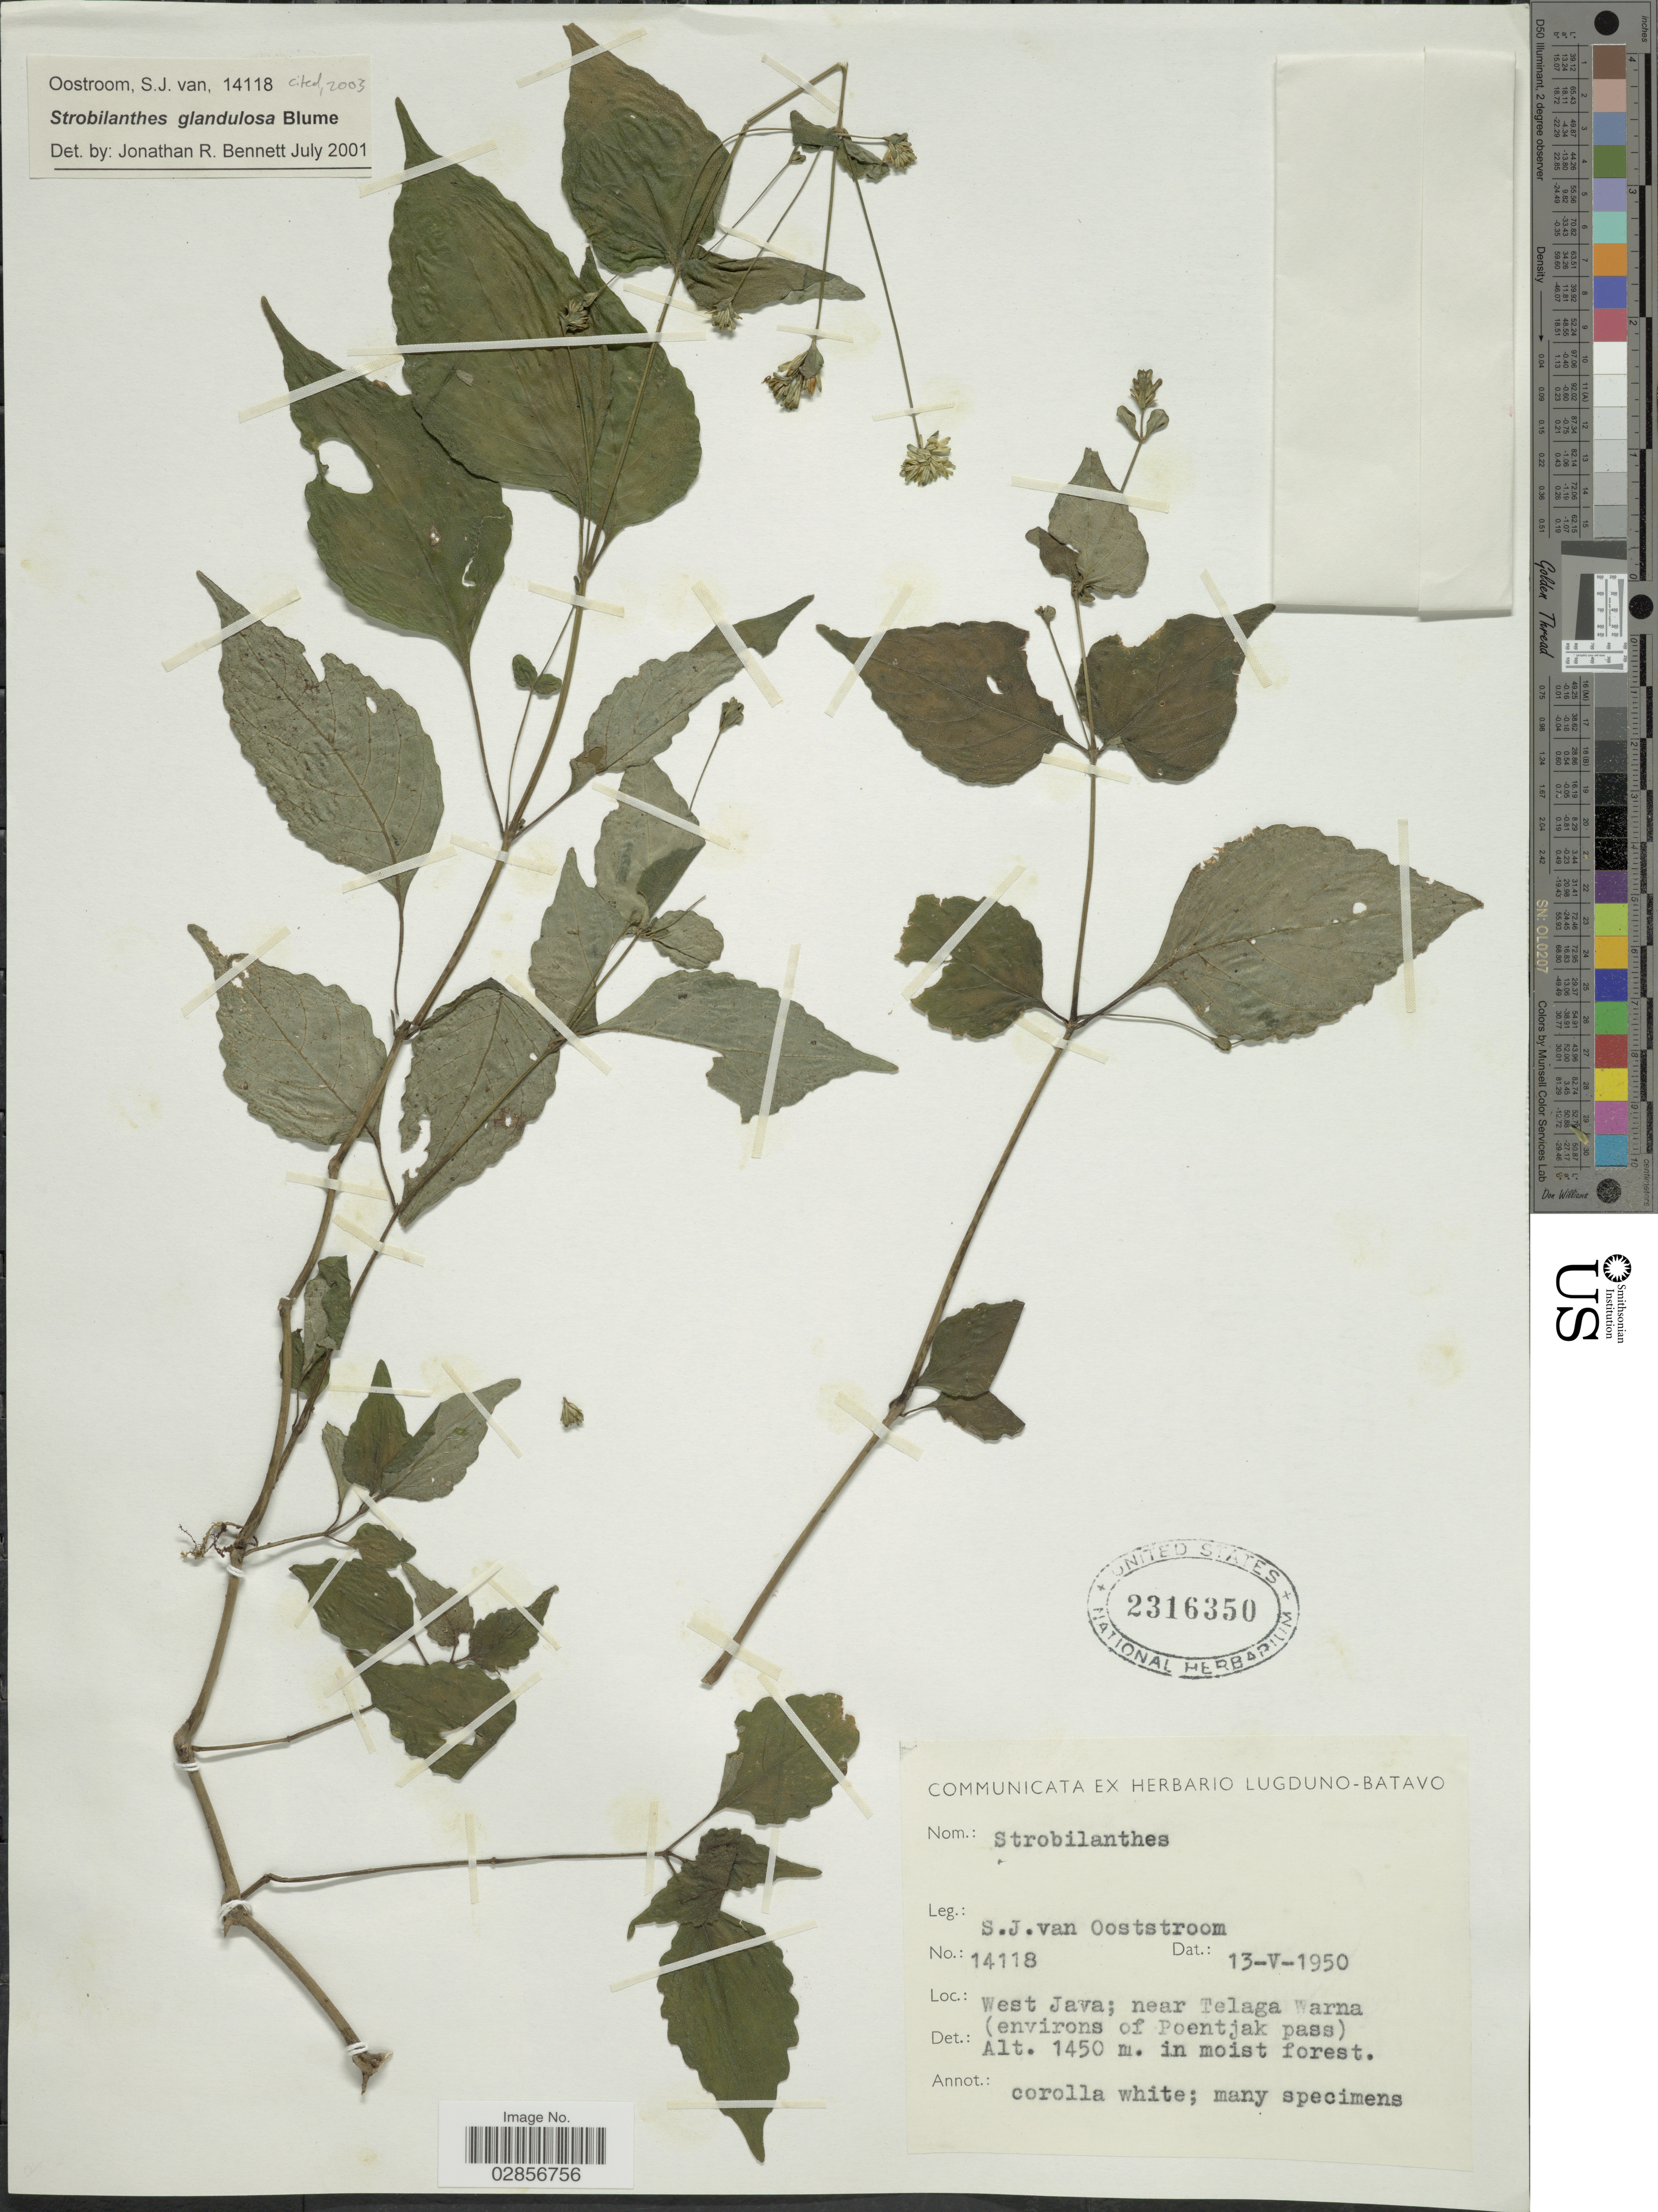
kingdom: Plantae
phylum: Tracheophyta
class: Magnoliopsida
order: Lamiales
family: Acanthaceae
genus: Strobilanthes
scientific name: Strobilanthes glandulosa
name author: Kurz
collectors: S. J. van Ooststroom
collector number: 14118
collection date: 1950-05-13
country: Indonesia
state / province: Java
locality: West Java; near Telaga Warna (environs of Poentjak pass).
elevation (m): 1450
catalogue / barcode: US 2316350